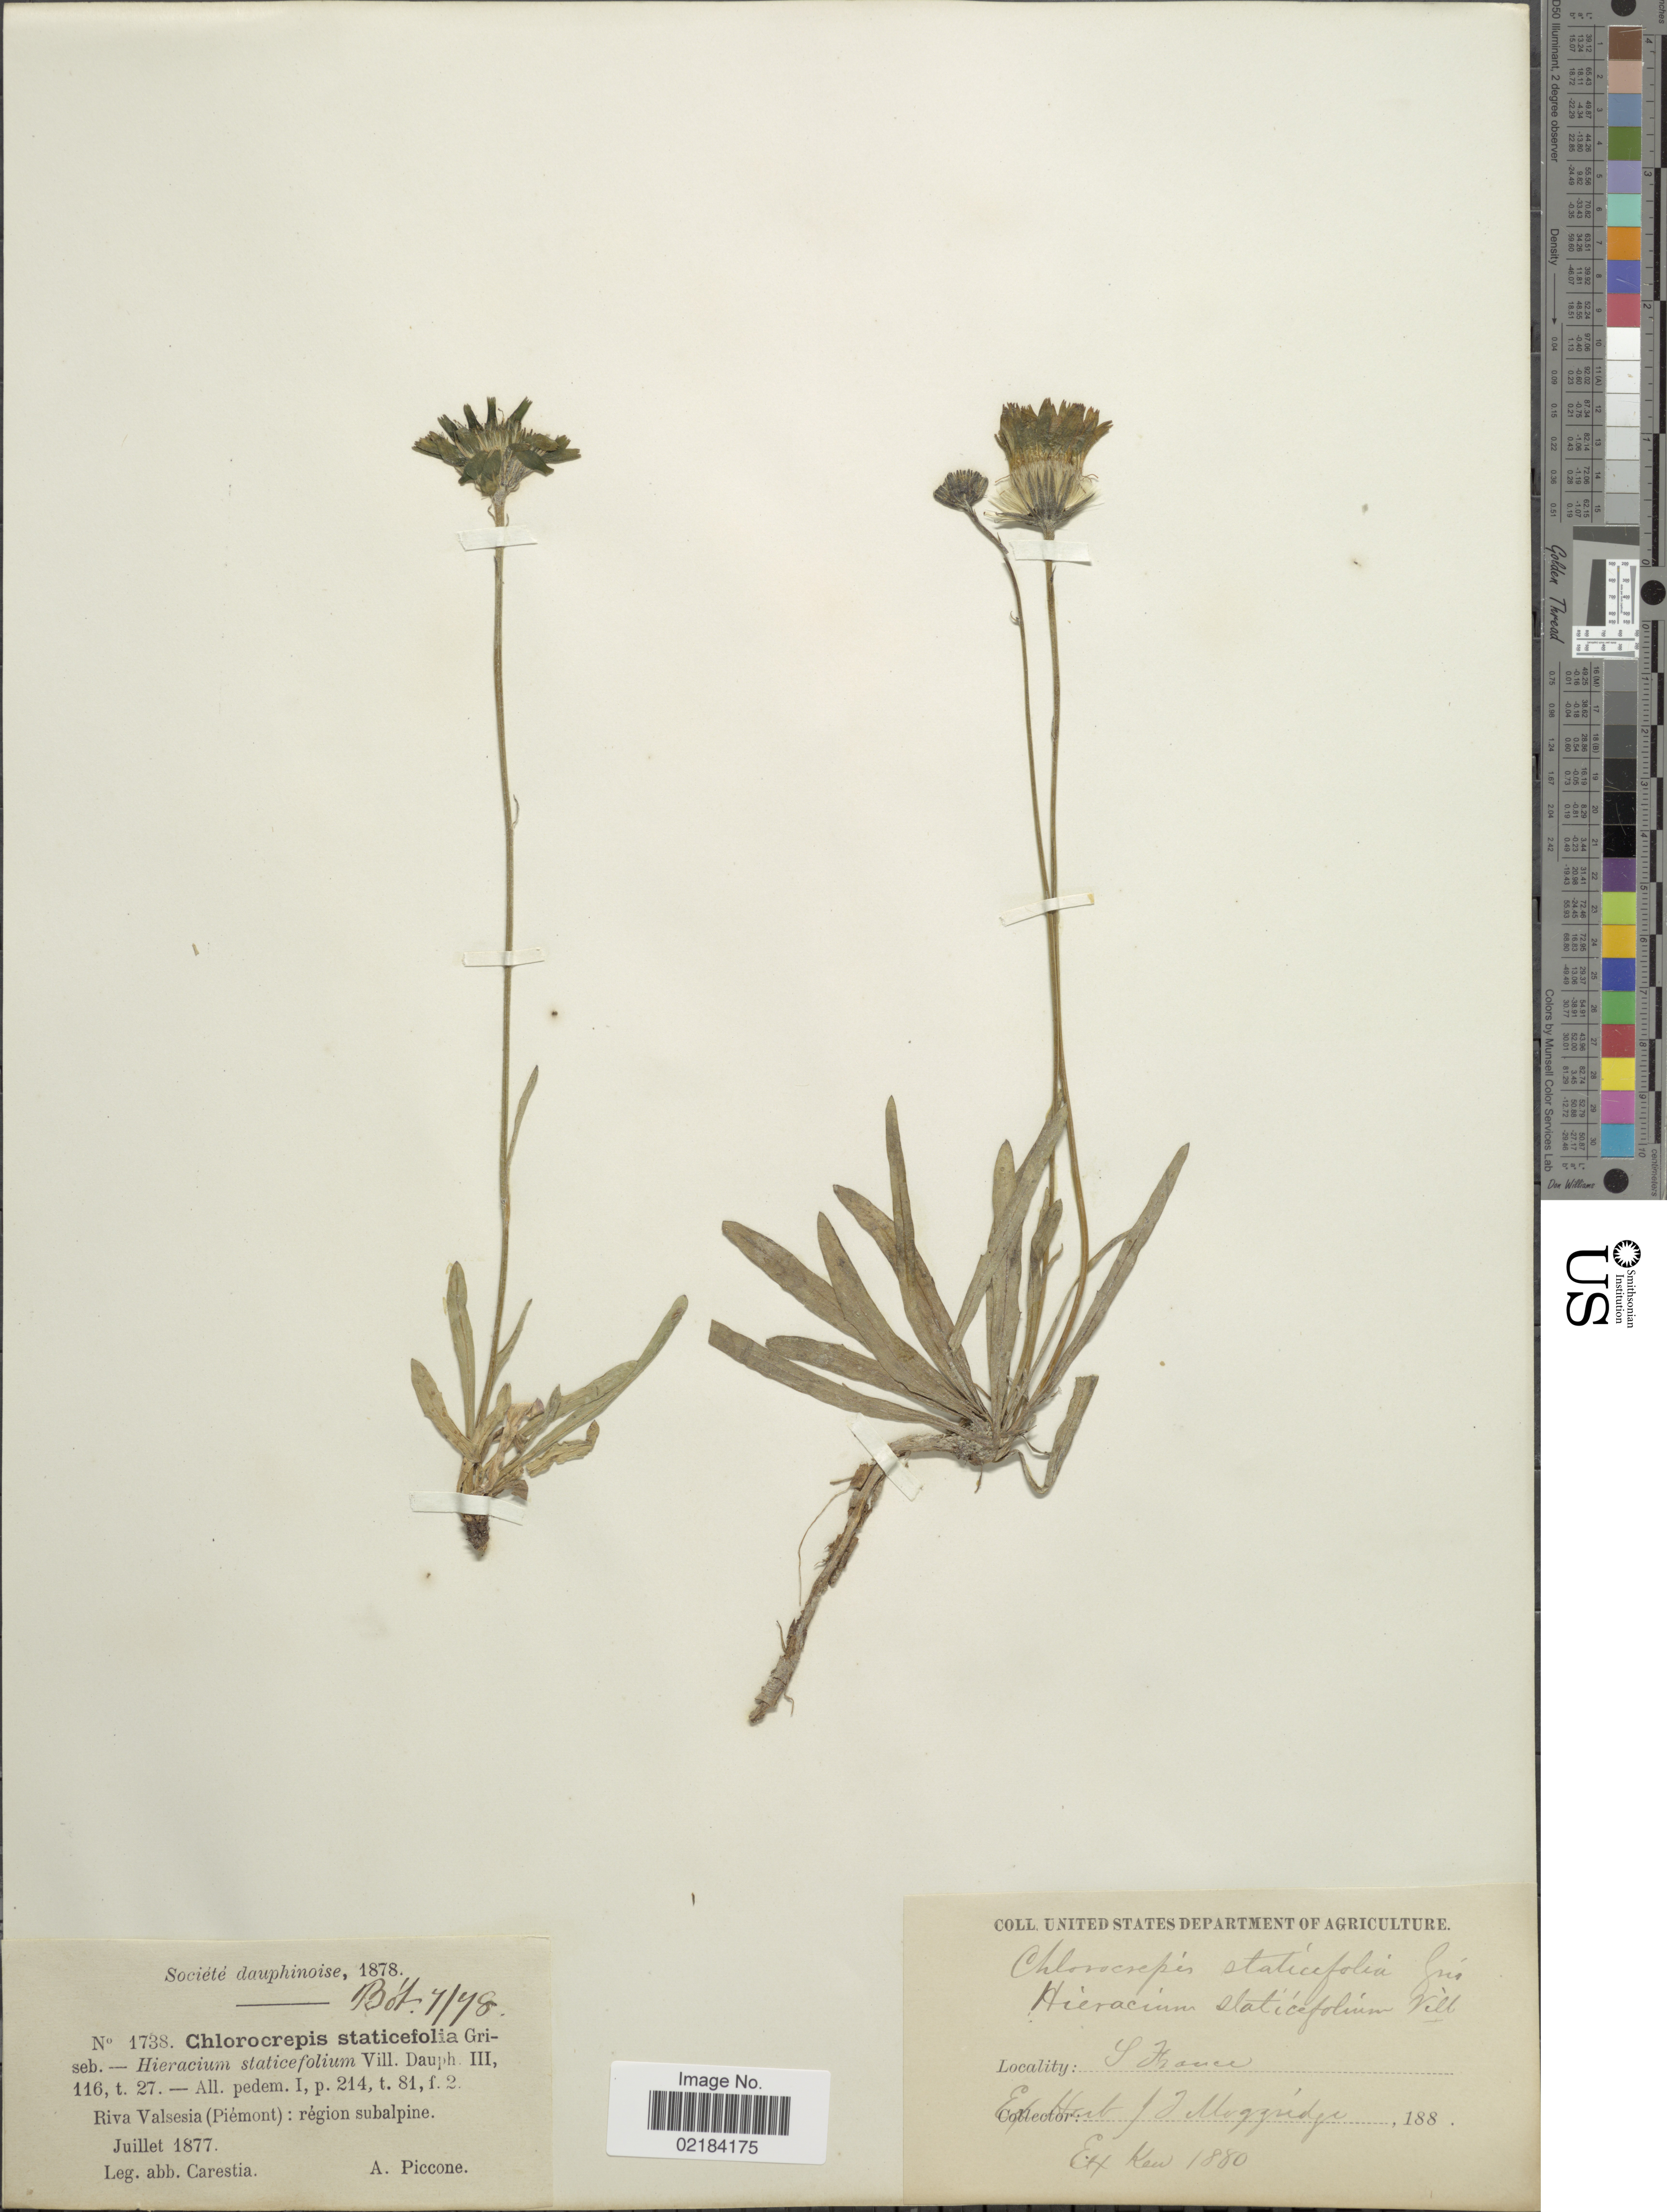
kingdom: Plantae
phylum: Tracheophyta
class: Magnoliopsida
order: Asterales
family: Asteraceae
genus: Hieracium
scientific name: Hieracium staticifolium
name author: Vill.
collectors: A. Piccone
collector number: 1738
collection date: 1877-07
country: France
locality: Riva Valsesia (Piémont): région subalpine, s. France